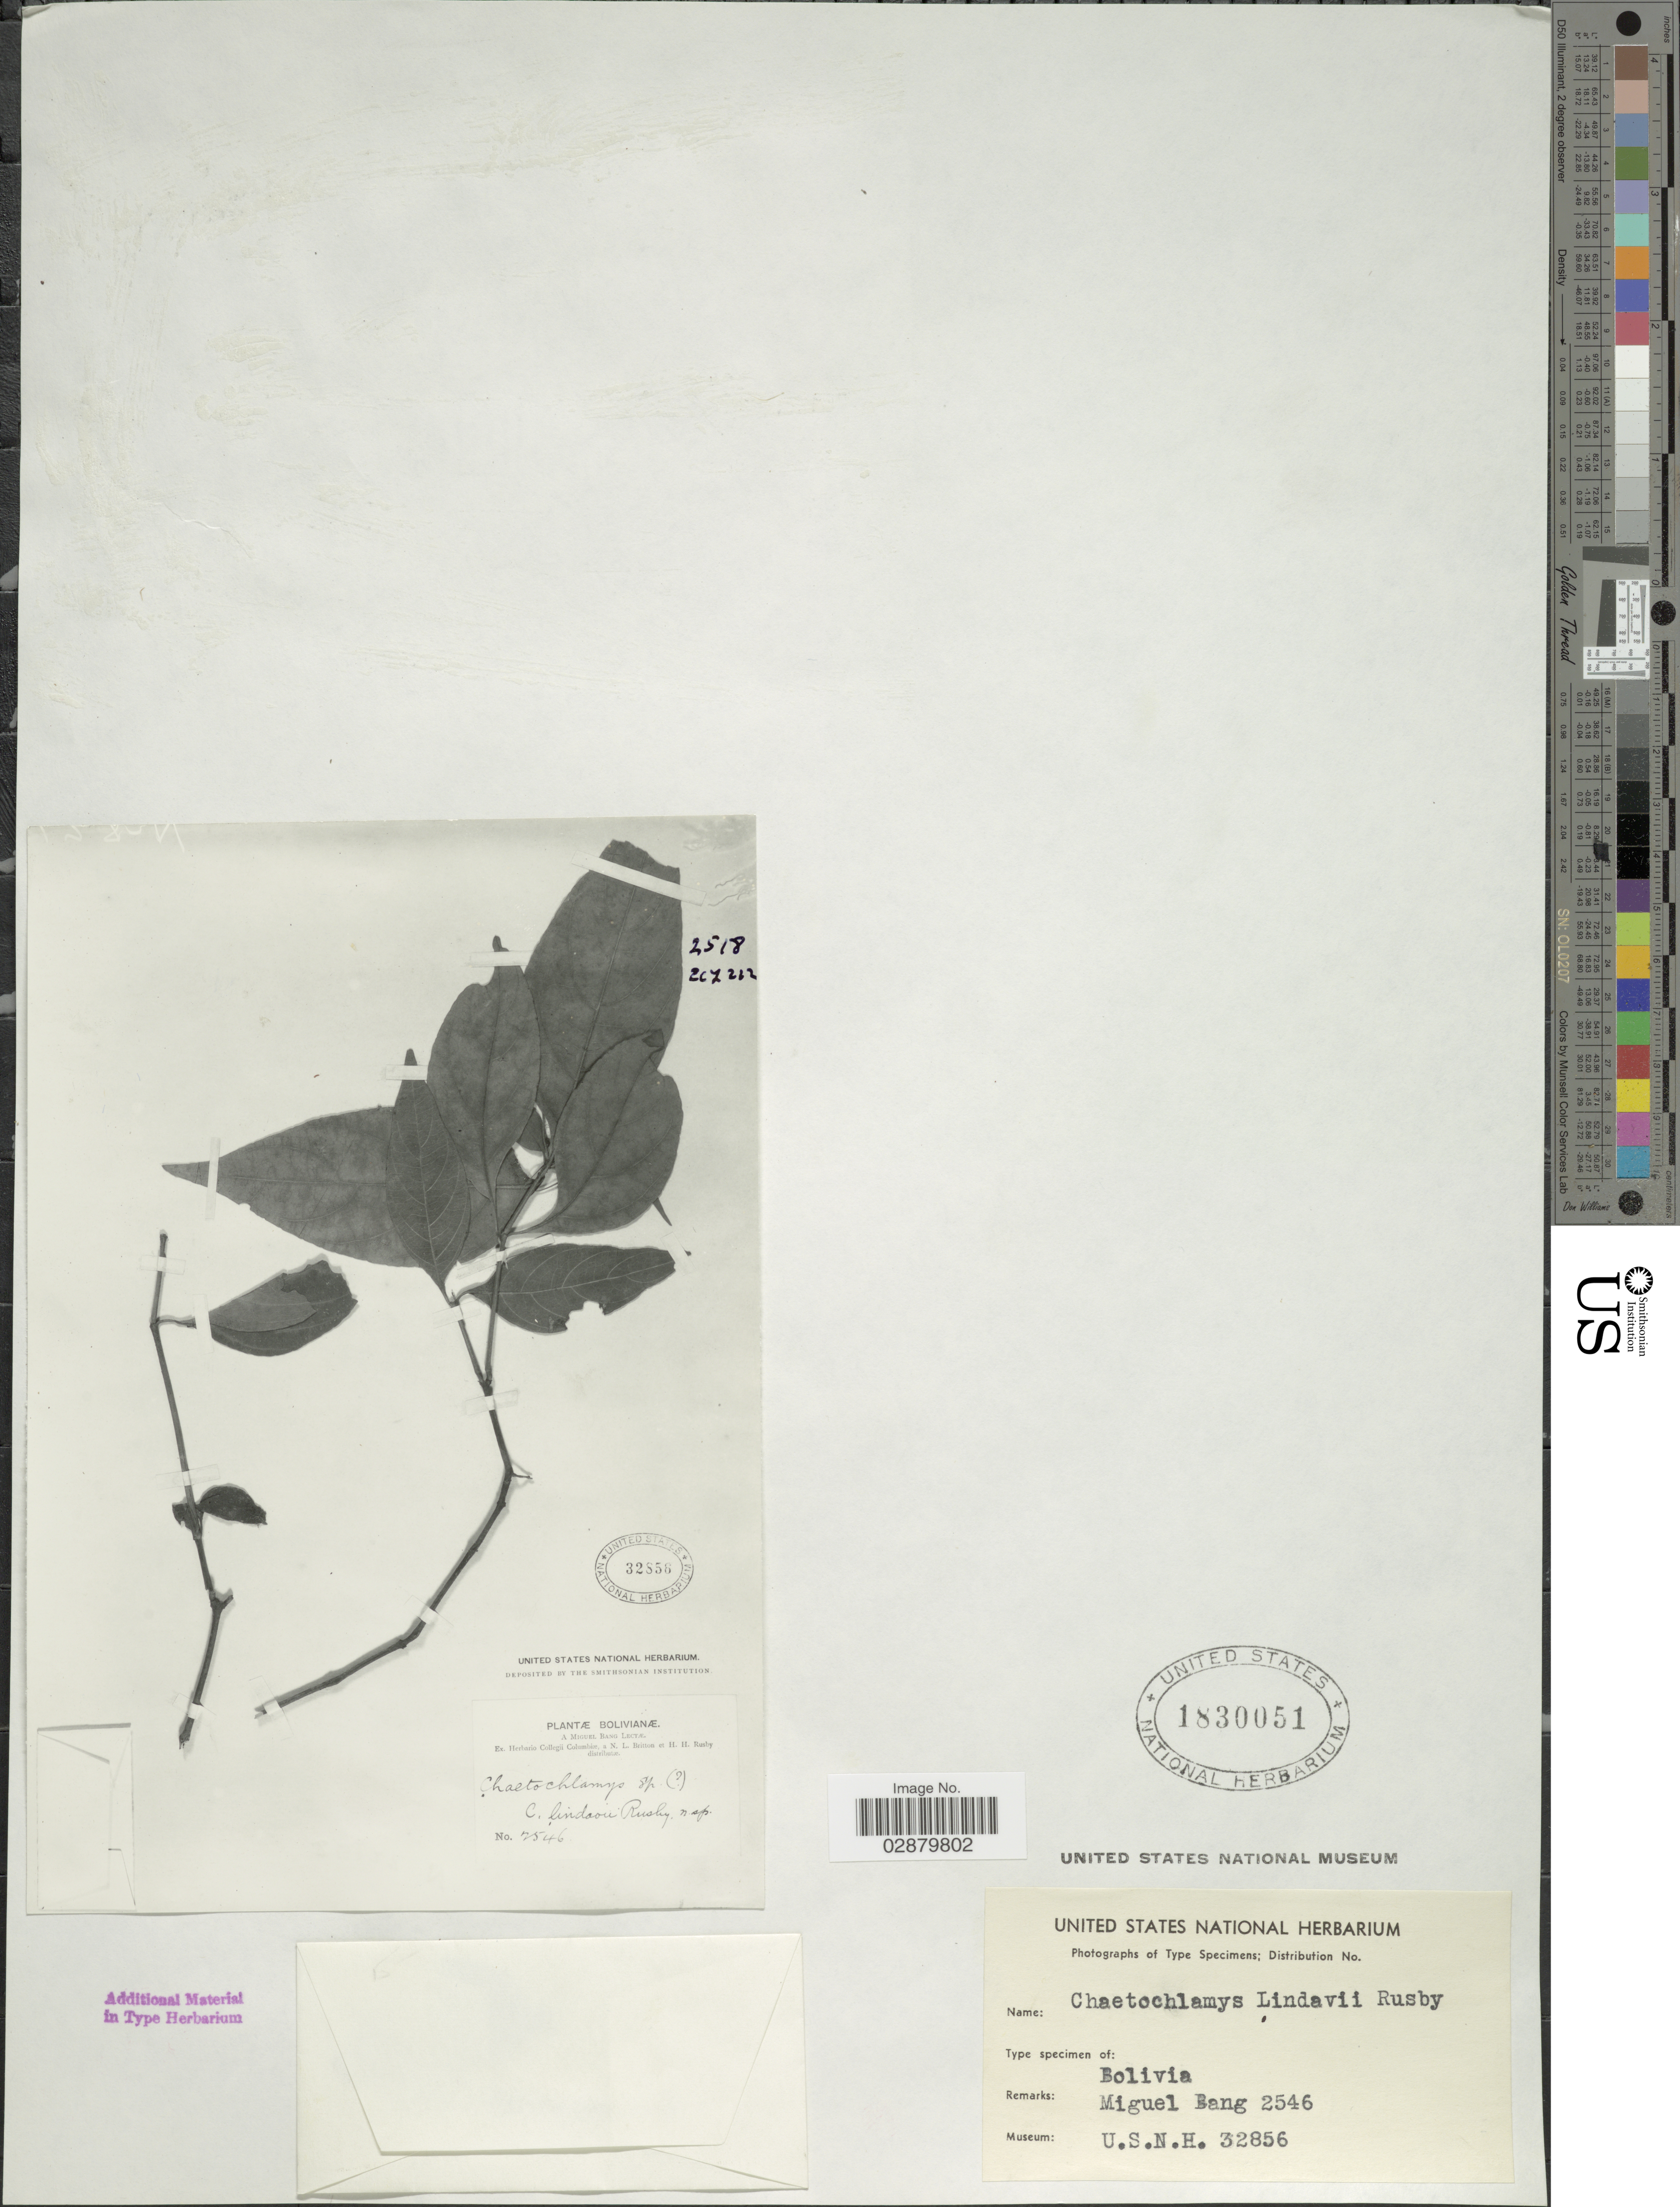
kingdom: Plantae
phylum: Tracheophyta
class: Magnoliopsida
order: Lamiales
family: Acanthaceae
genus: Justicia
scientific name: Justicia miguelii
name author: V.A.W. Graham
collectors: M. Bang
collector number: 2546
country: Bolivia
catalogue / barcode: US 32856-2